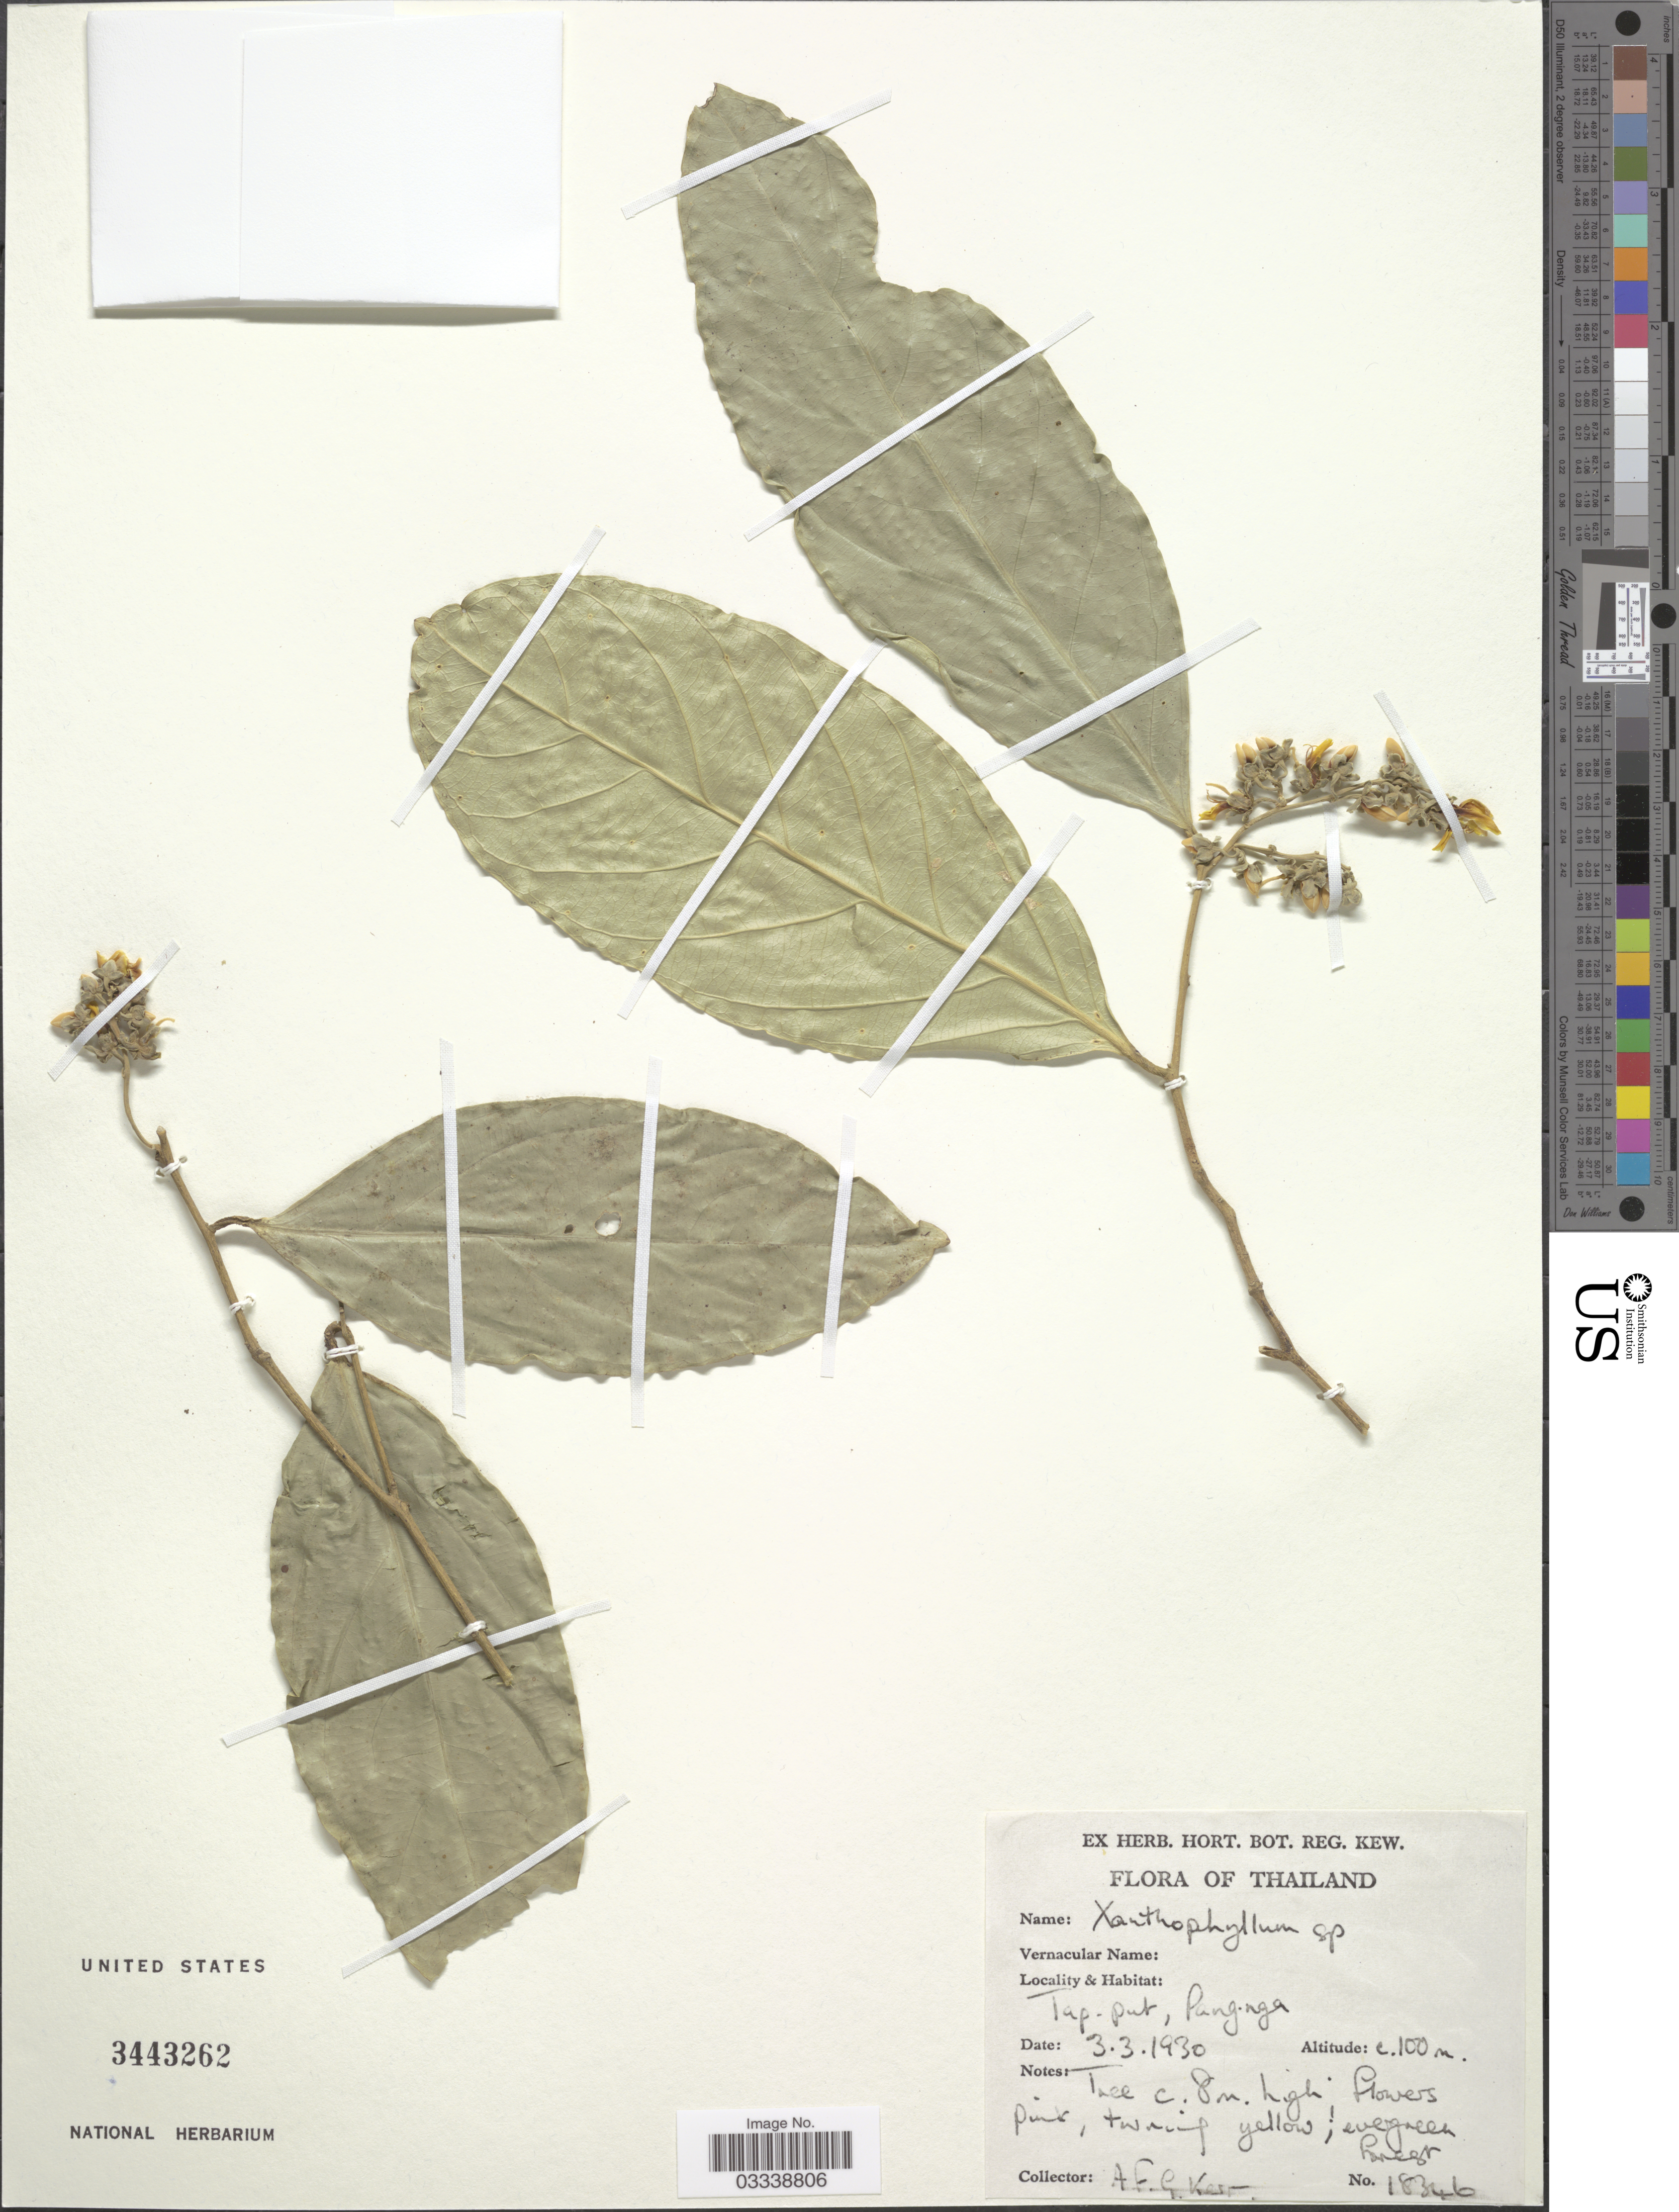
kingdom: Plantae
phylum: Tracheophyta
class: Magnoliopsida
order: Fabales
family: Polygalaceae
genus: Xanthophyllum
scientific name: Xanthophyllum sp.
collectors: A. F. G. Kerr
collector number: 18346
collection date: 1930-03-03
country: Thailand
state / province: Phang Nga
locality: Tap-put, Pang-nga.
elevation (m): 100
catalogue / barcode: US 3443262